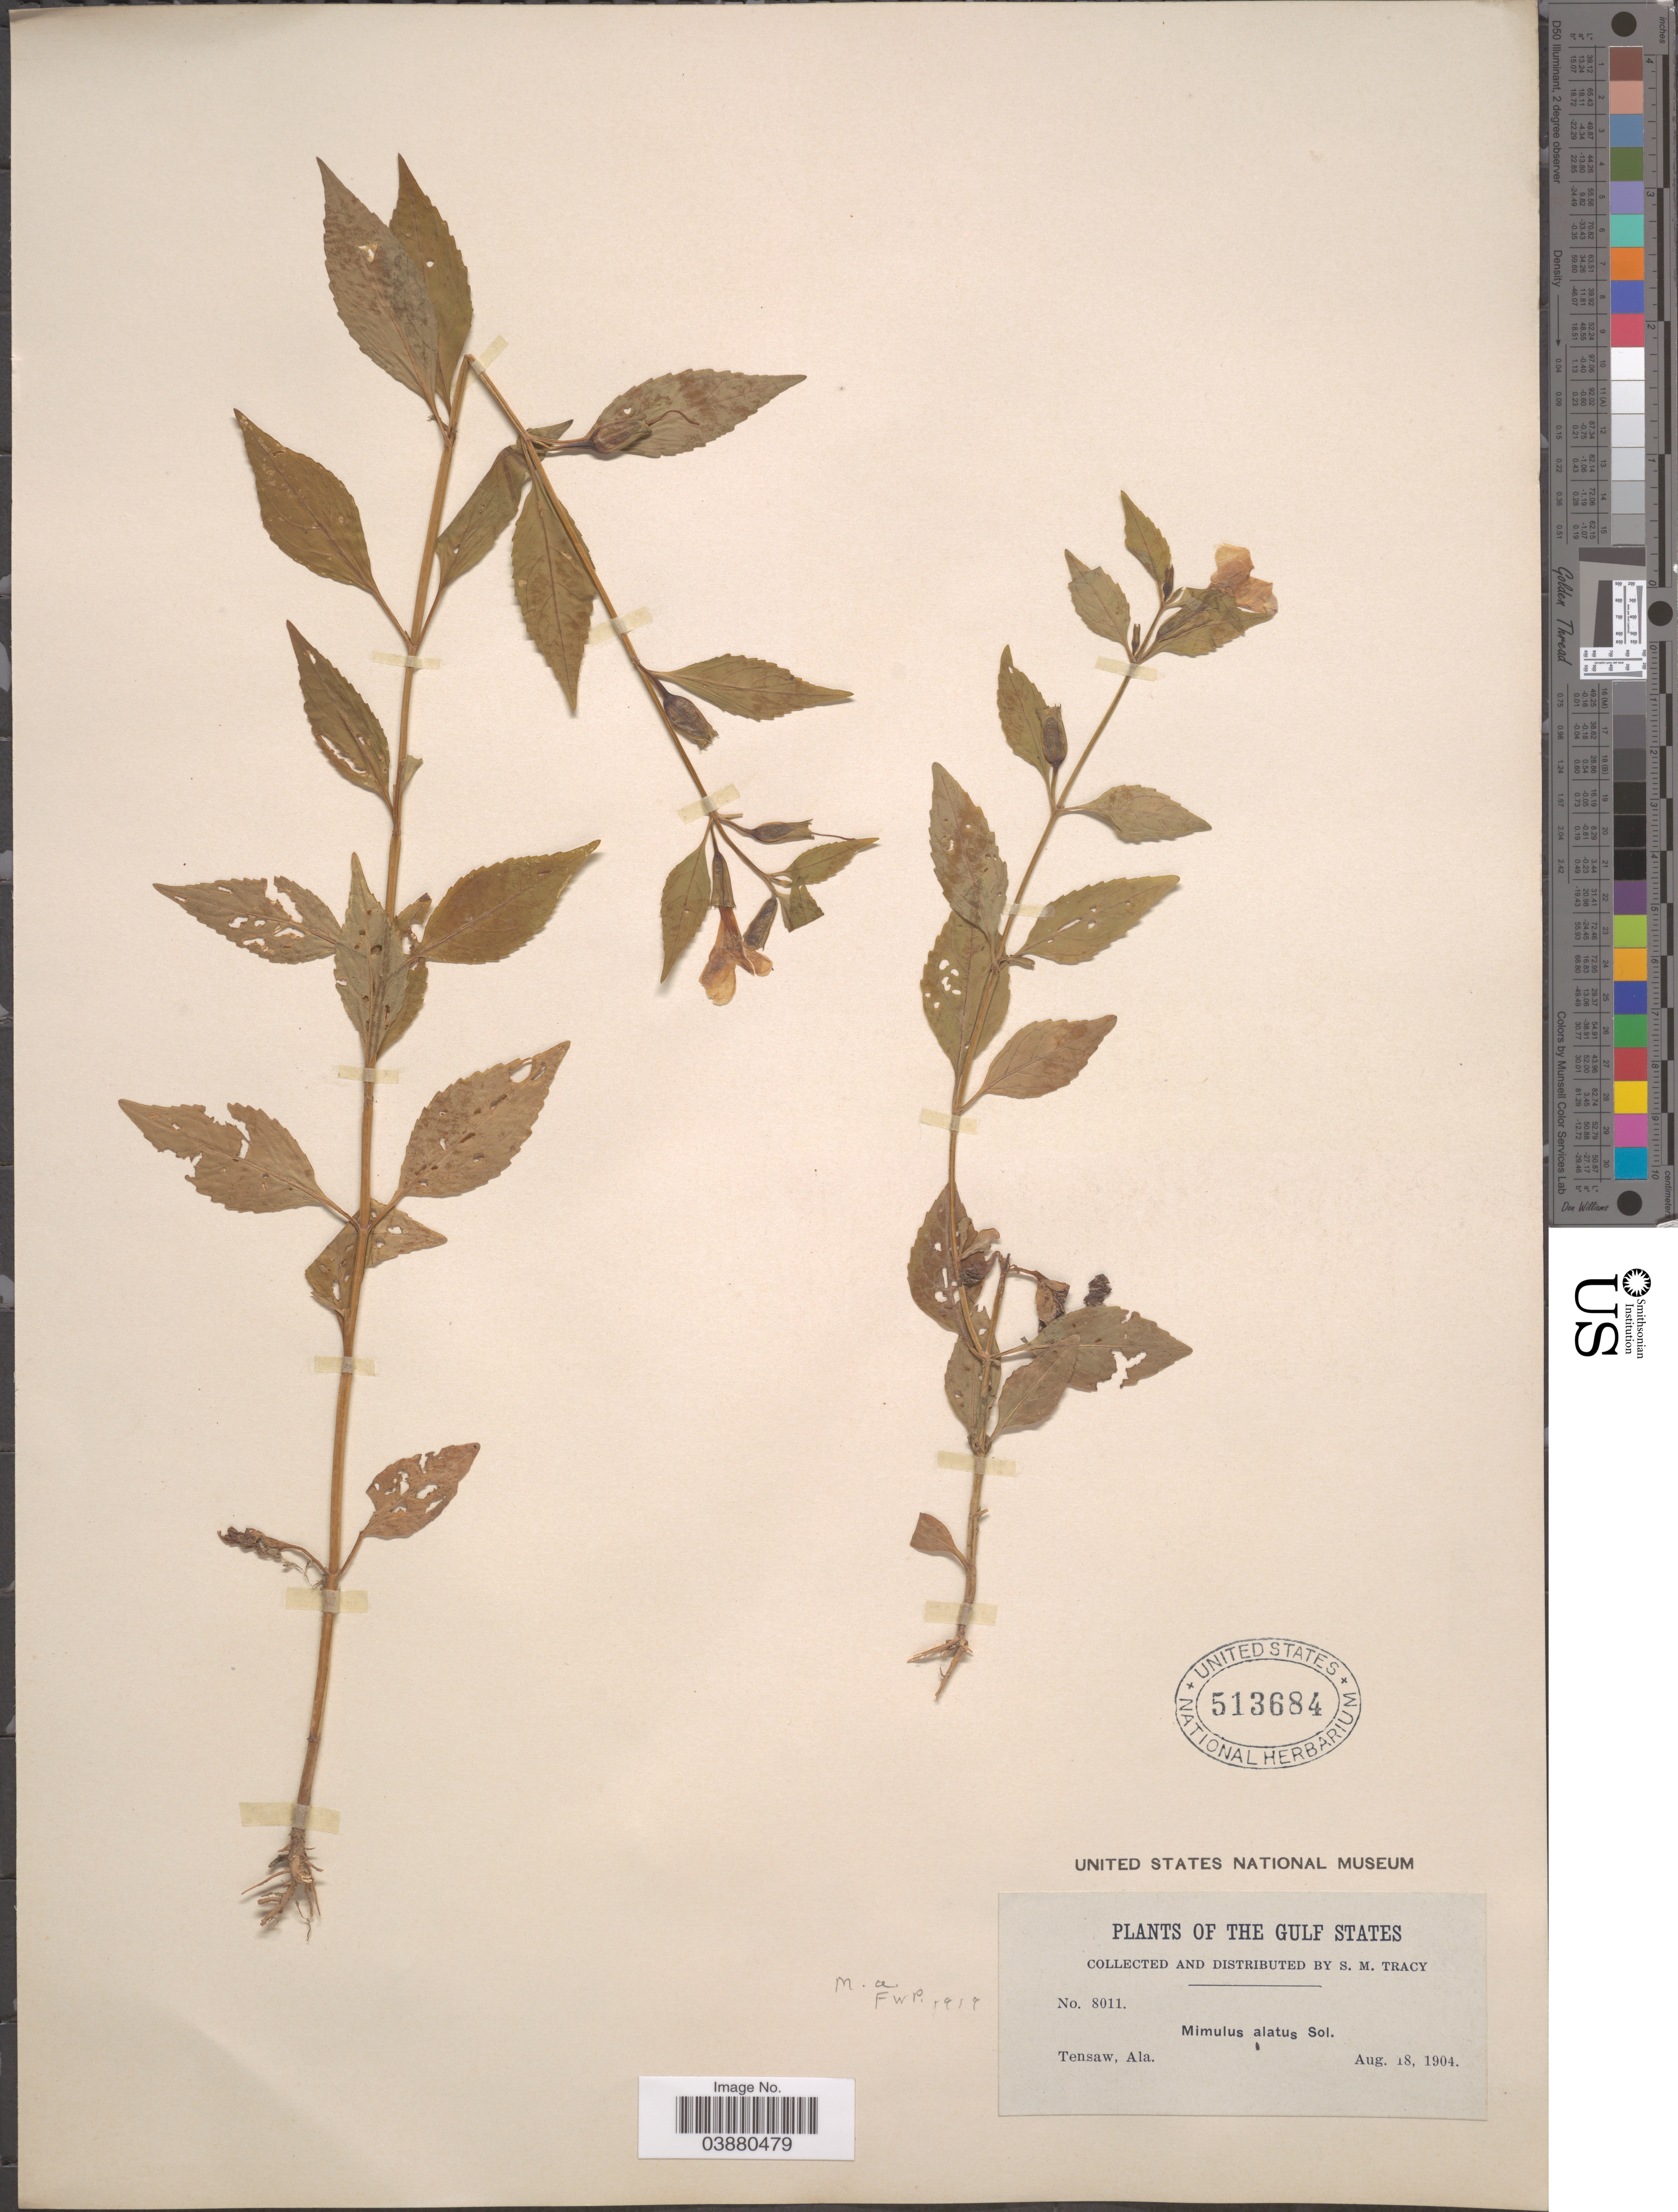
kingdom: Plantae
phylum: Tracheophyta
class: Magnoliopsida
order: Lamiales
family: Phrymaceae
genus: Mimulus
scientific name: Mimulus alatus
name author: Aiton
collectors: S. M. Tracy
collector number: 8011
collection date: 1904-08-18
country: United States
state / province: Alabama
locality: The Gulf States. Tensaw.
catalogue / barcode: US 513684